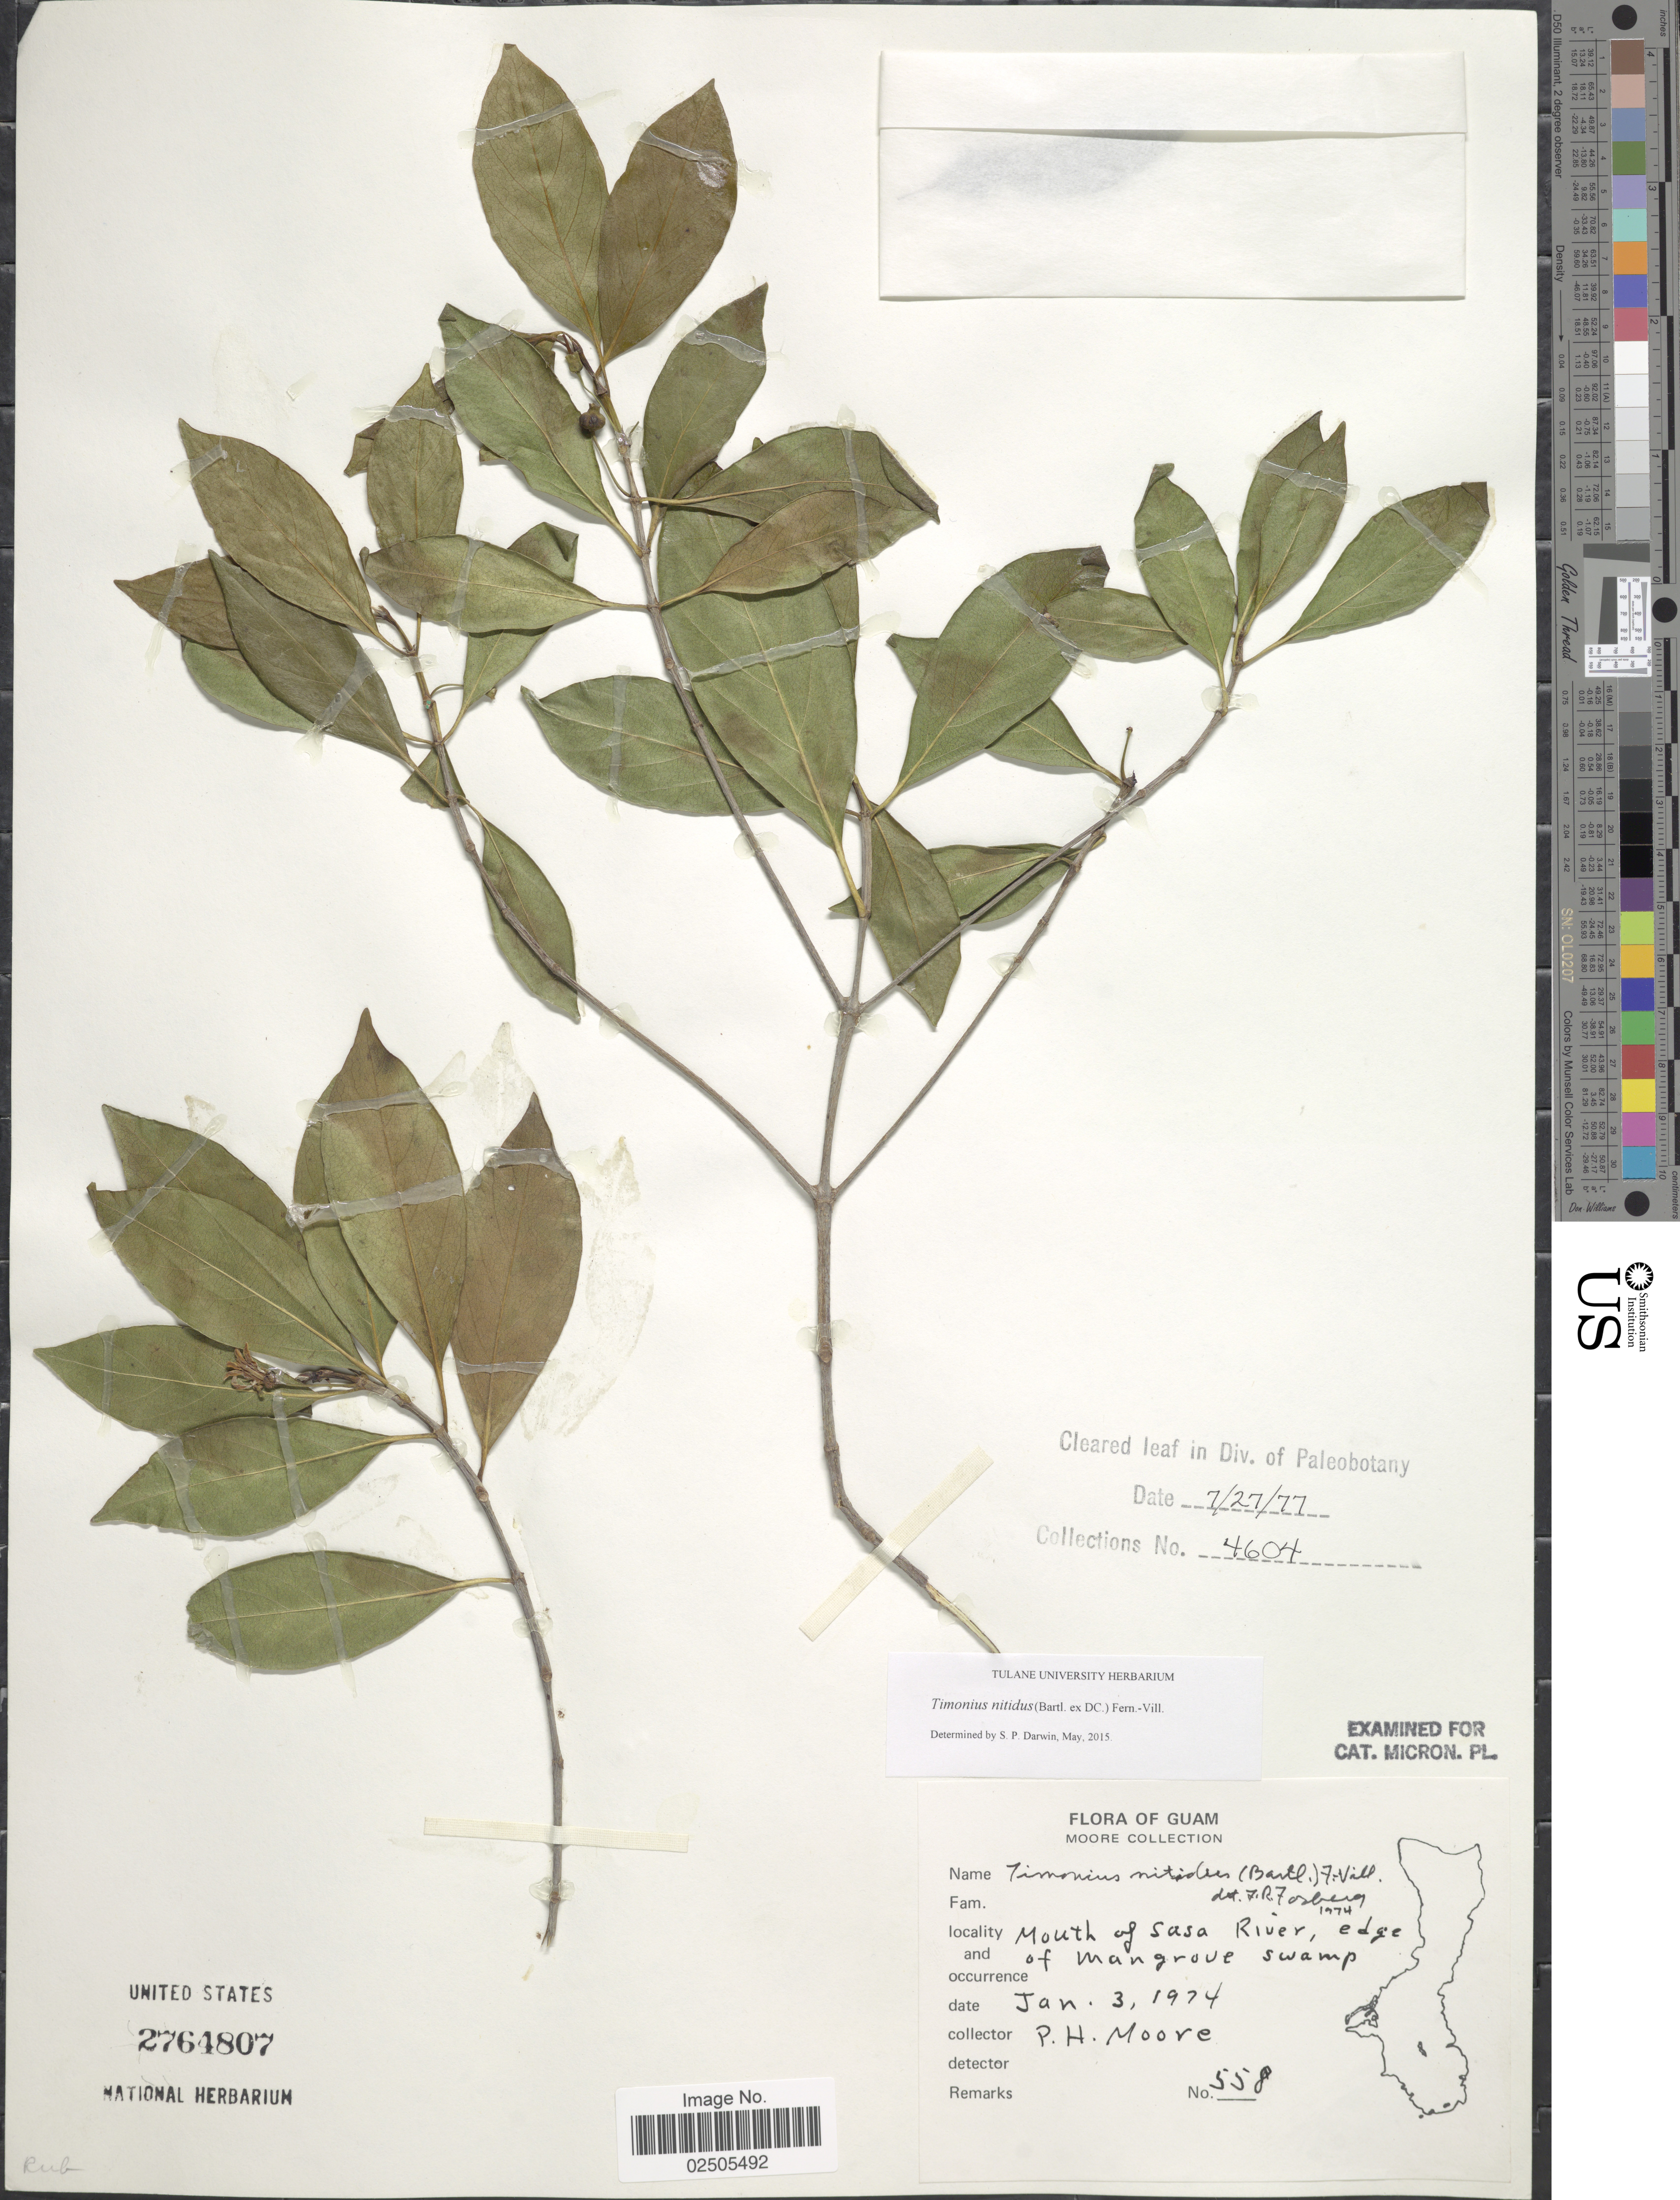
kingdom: Plantae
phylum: Tracheophyta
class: Magnoliopsida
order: Gentianales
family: Rubiaceae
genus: Timonius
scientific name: Timonius nitidus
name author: (Bartl. ex DC.) Fern.-Vill.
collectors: P. H. Moore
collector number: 558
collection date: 1974-01-03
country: Guam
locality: Mouth of Sasa River, edge of Mangrove swamp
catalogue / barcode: US 2764807